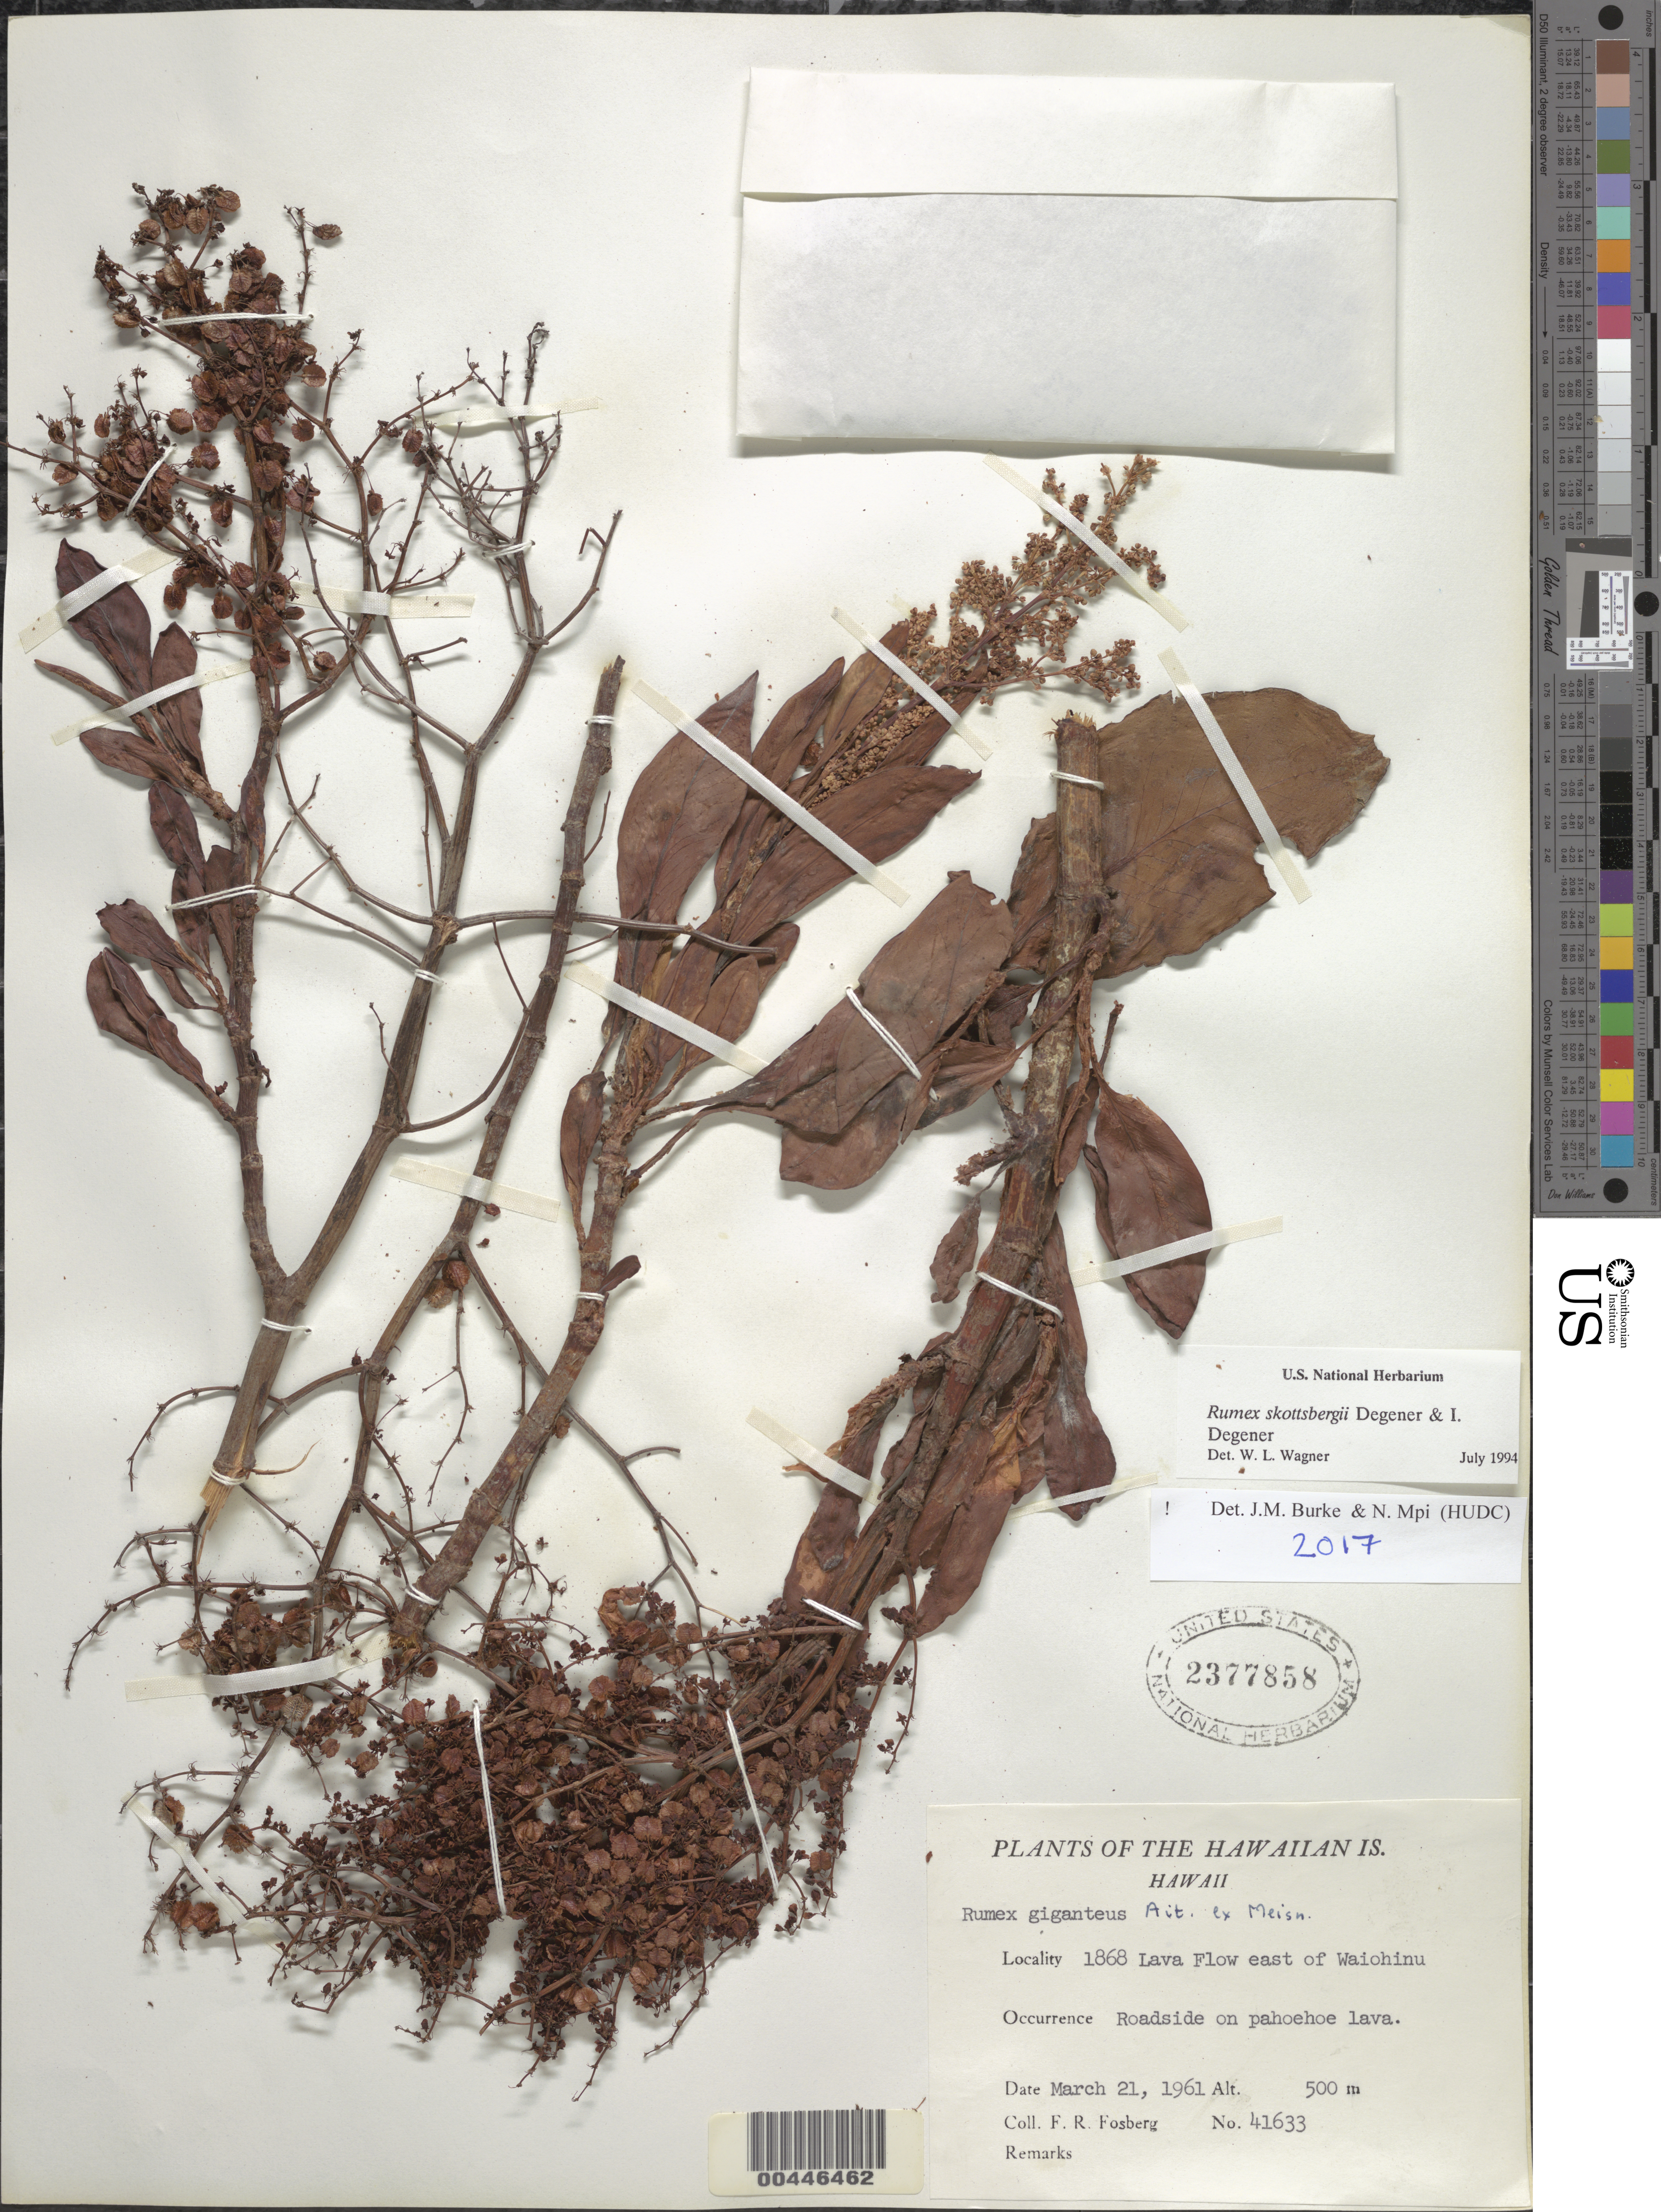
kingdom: Plantae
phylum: Tracheophyta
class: Magnoliopsida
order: Caryophyllales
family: Polygonaceae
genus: Rumex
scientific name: Rumex skottsbergii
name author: O. Deg. & I. Deg.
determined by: Wagner, W. L., (BOT), Smithsonian Institution - National Museum of Natural History (UNITED STATES)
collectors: F. R. Fosberg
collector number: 41633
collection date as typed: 21 Mar 1961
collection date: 1961-03-21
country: United States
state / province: Hawaii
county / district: Hawaii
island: Hawaii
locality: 1868 Lava Flow E of Waiohinu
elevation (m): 500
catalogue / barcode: US 2377858